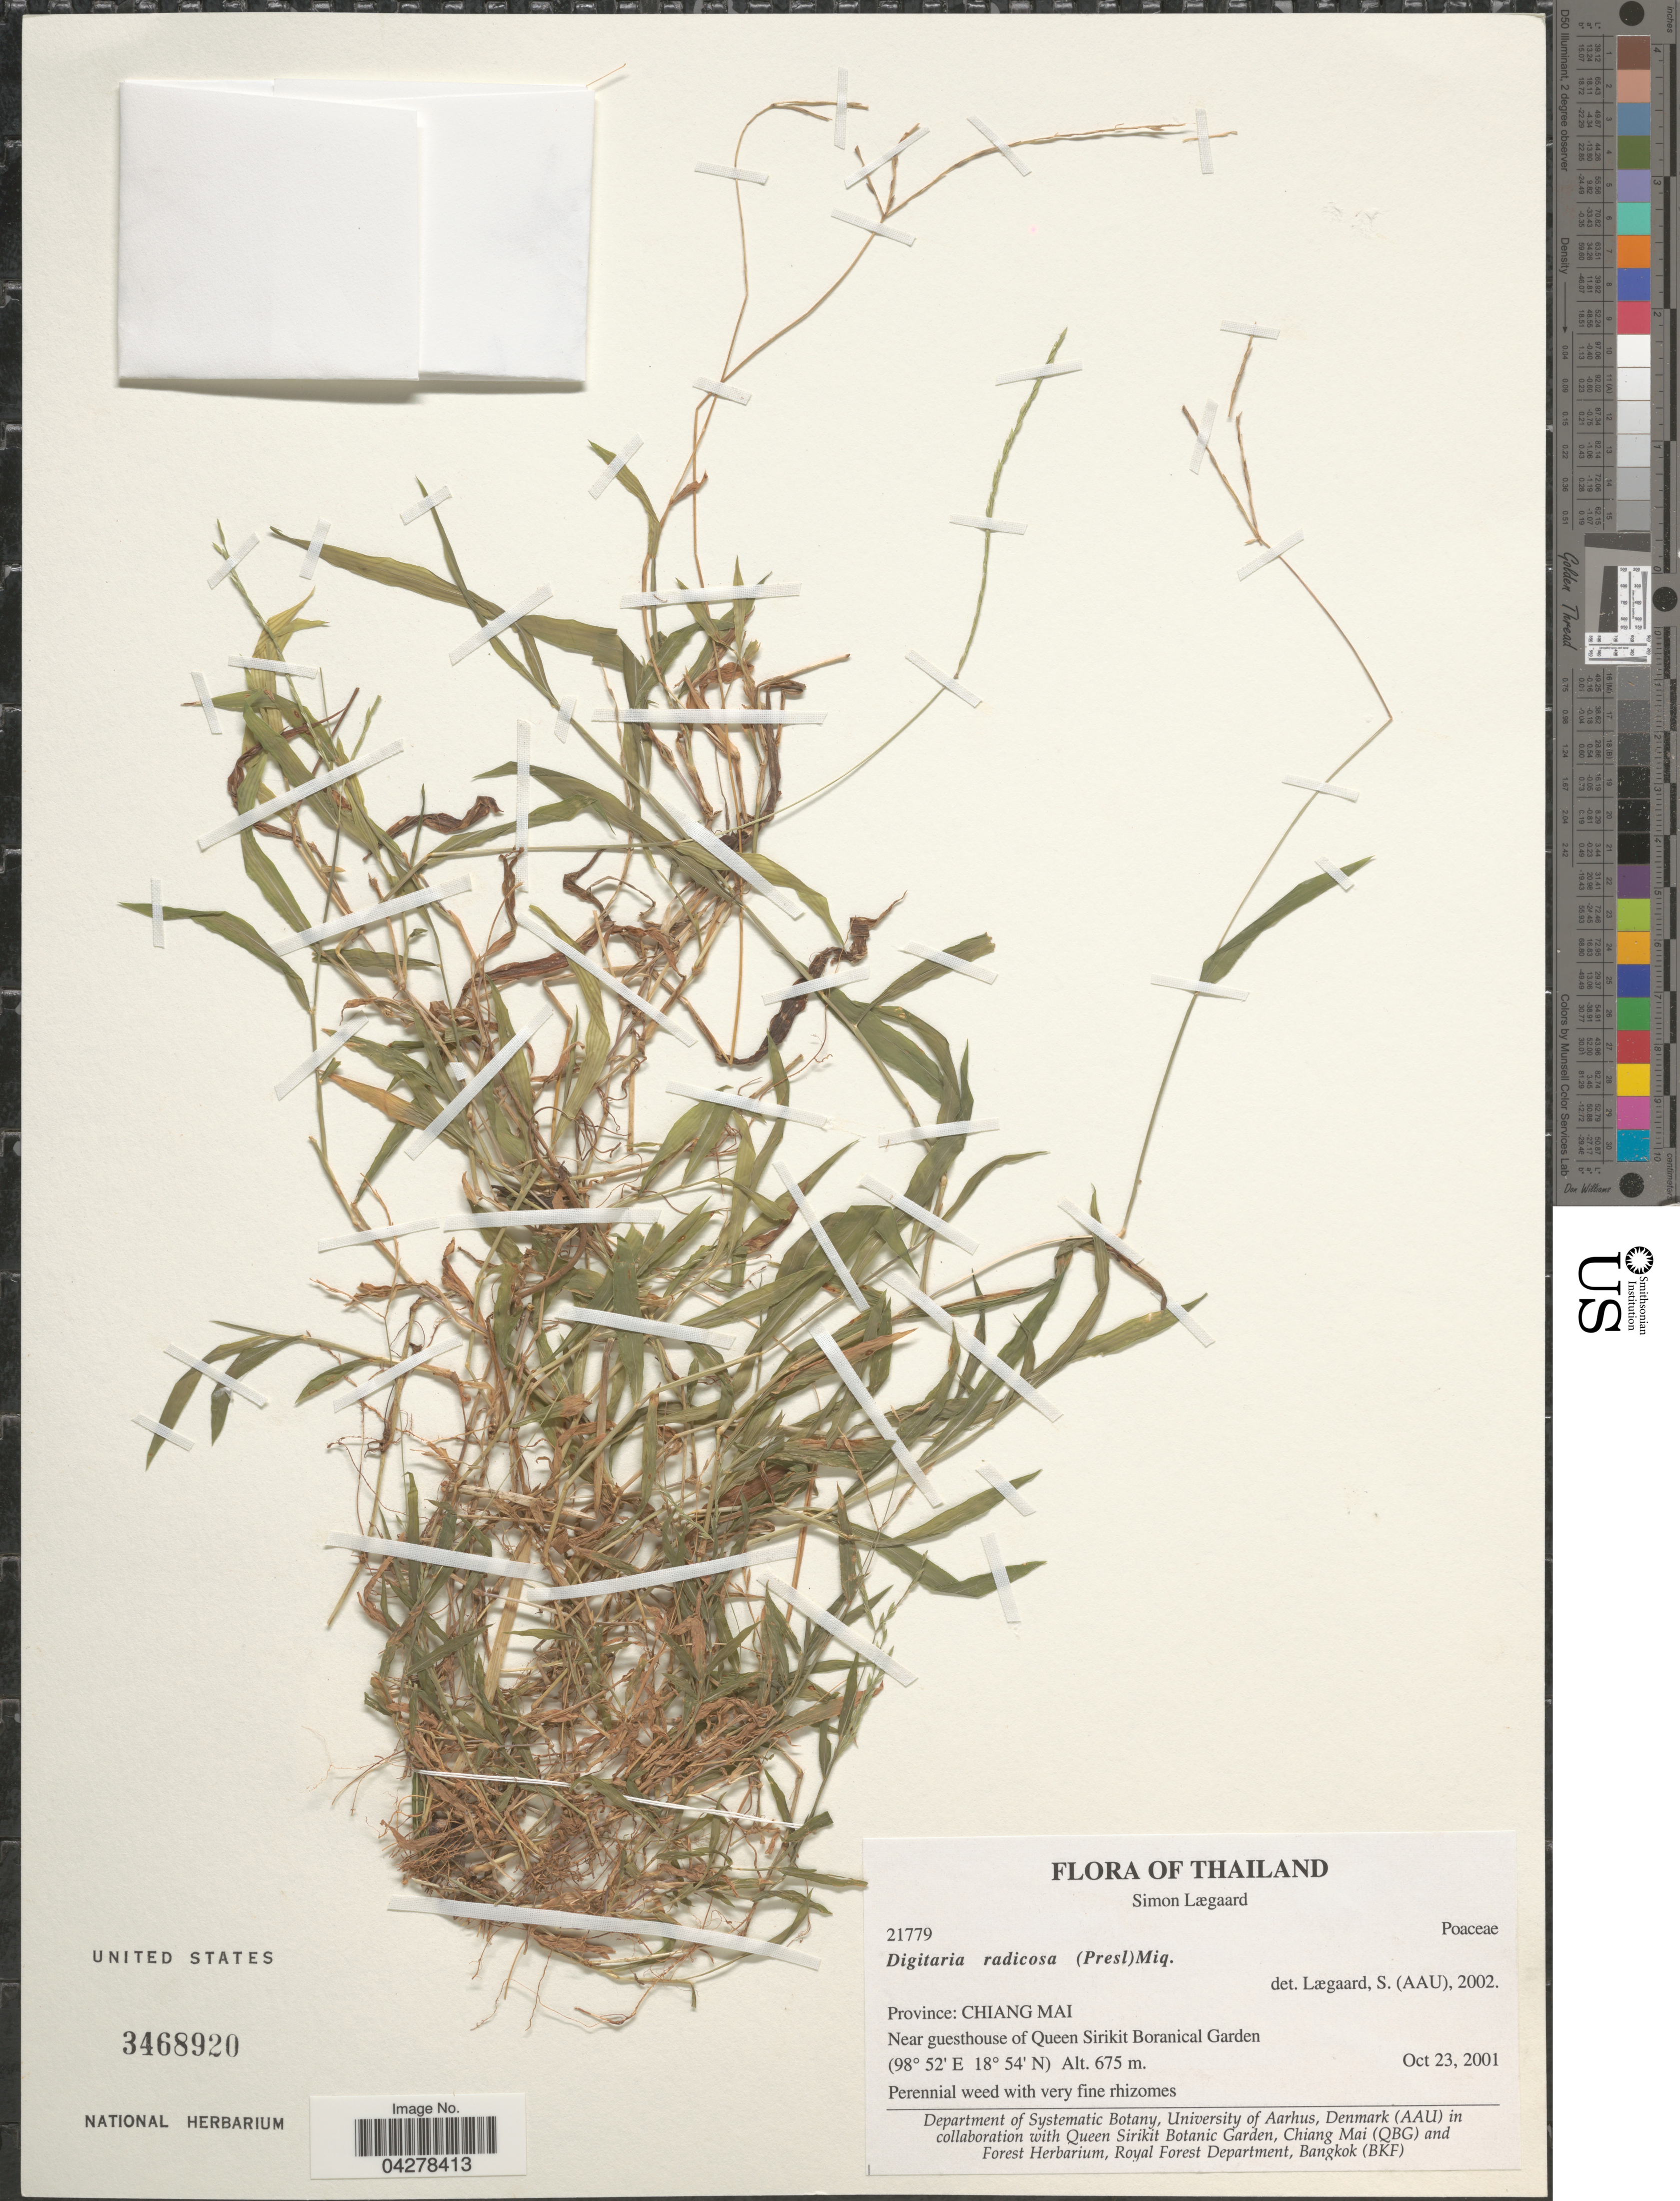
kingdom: Plantae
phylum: Tracheophyta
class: Liliopsida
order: Poales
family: Poaceae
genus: Digitaria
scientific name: Digitaria radicosa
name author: (J. Presl) Miq.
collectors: S. Lægaard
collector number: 21779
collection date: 2001-10-23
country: Thailand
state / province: Chiang Mai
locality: Near guesthouse of Queen Sirikit Boranical Garden.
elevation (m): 675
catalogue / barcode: US 3468920